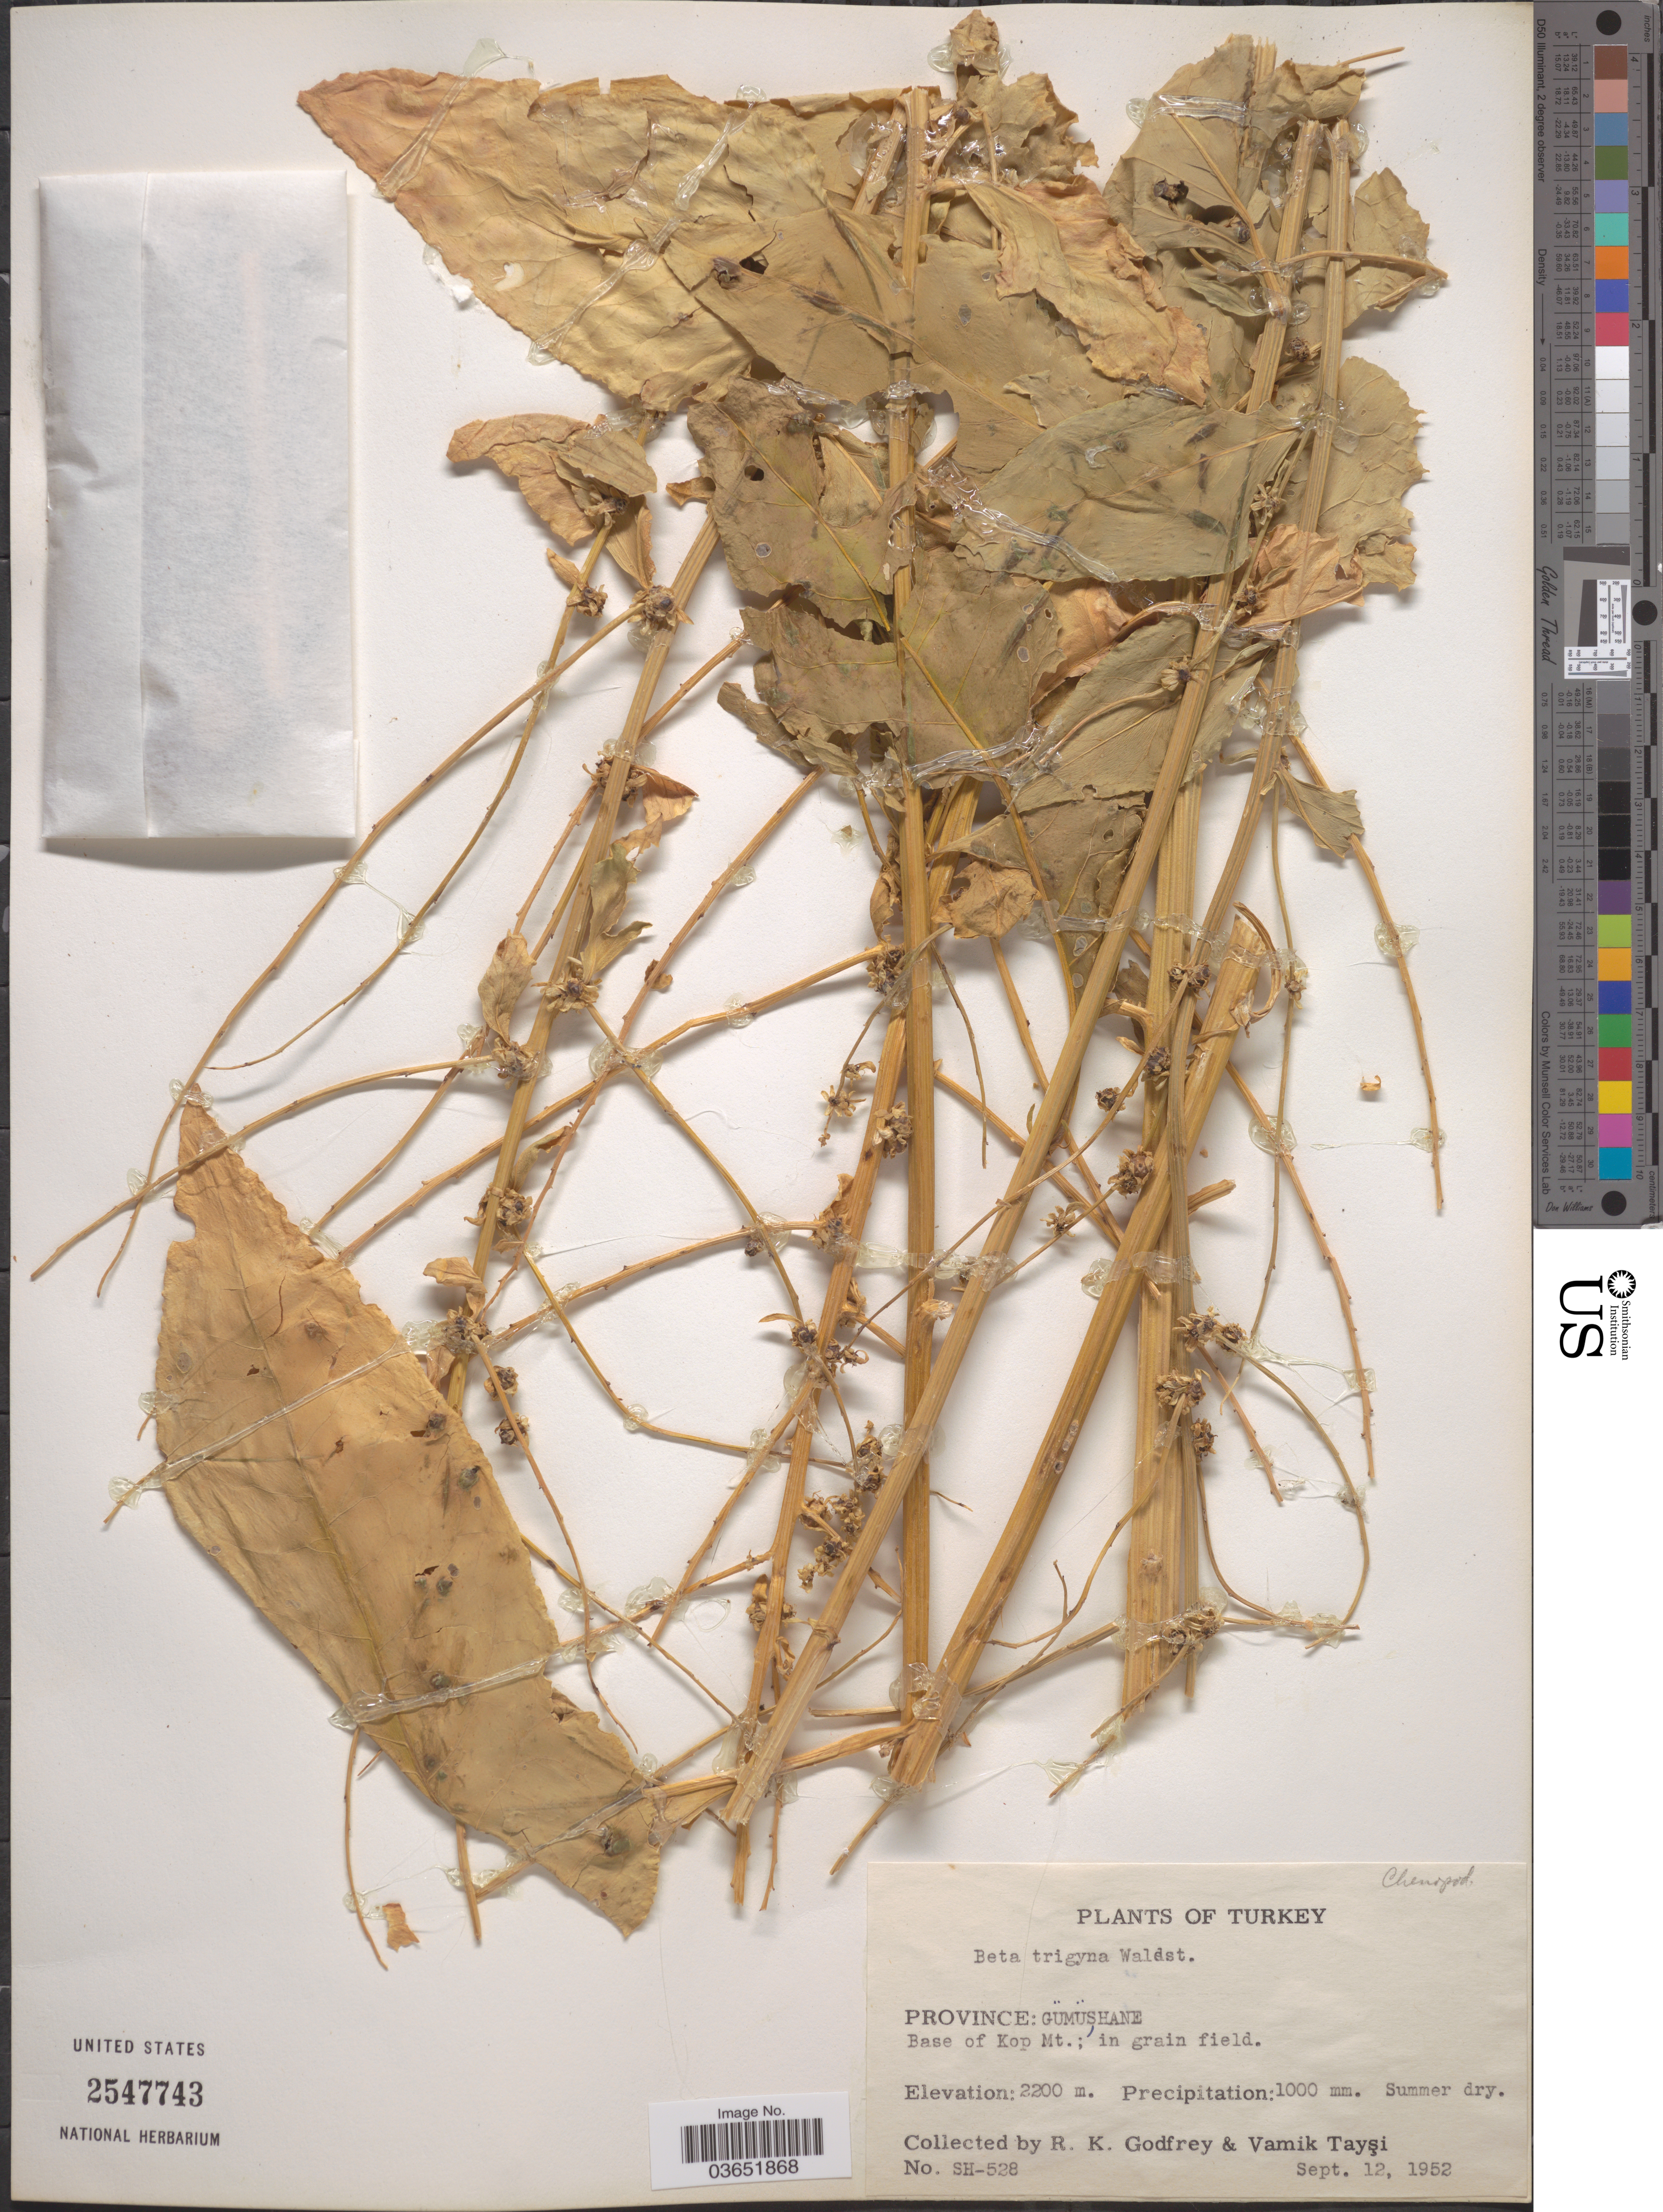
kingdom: Plantae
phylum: Tracheophyta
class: Magnoliopsida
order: Caryophyllales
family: Amaranthaceae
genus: Beta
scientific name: Beta trigyna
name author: Waldst.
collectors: R. K. Godfrey & V. Taysi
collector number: SH-528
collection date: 1952-09-12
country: Turkey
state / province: Gumushane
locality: Base of Kop Mt.; in grain field.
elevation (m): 2200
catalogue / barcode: US 2547743